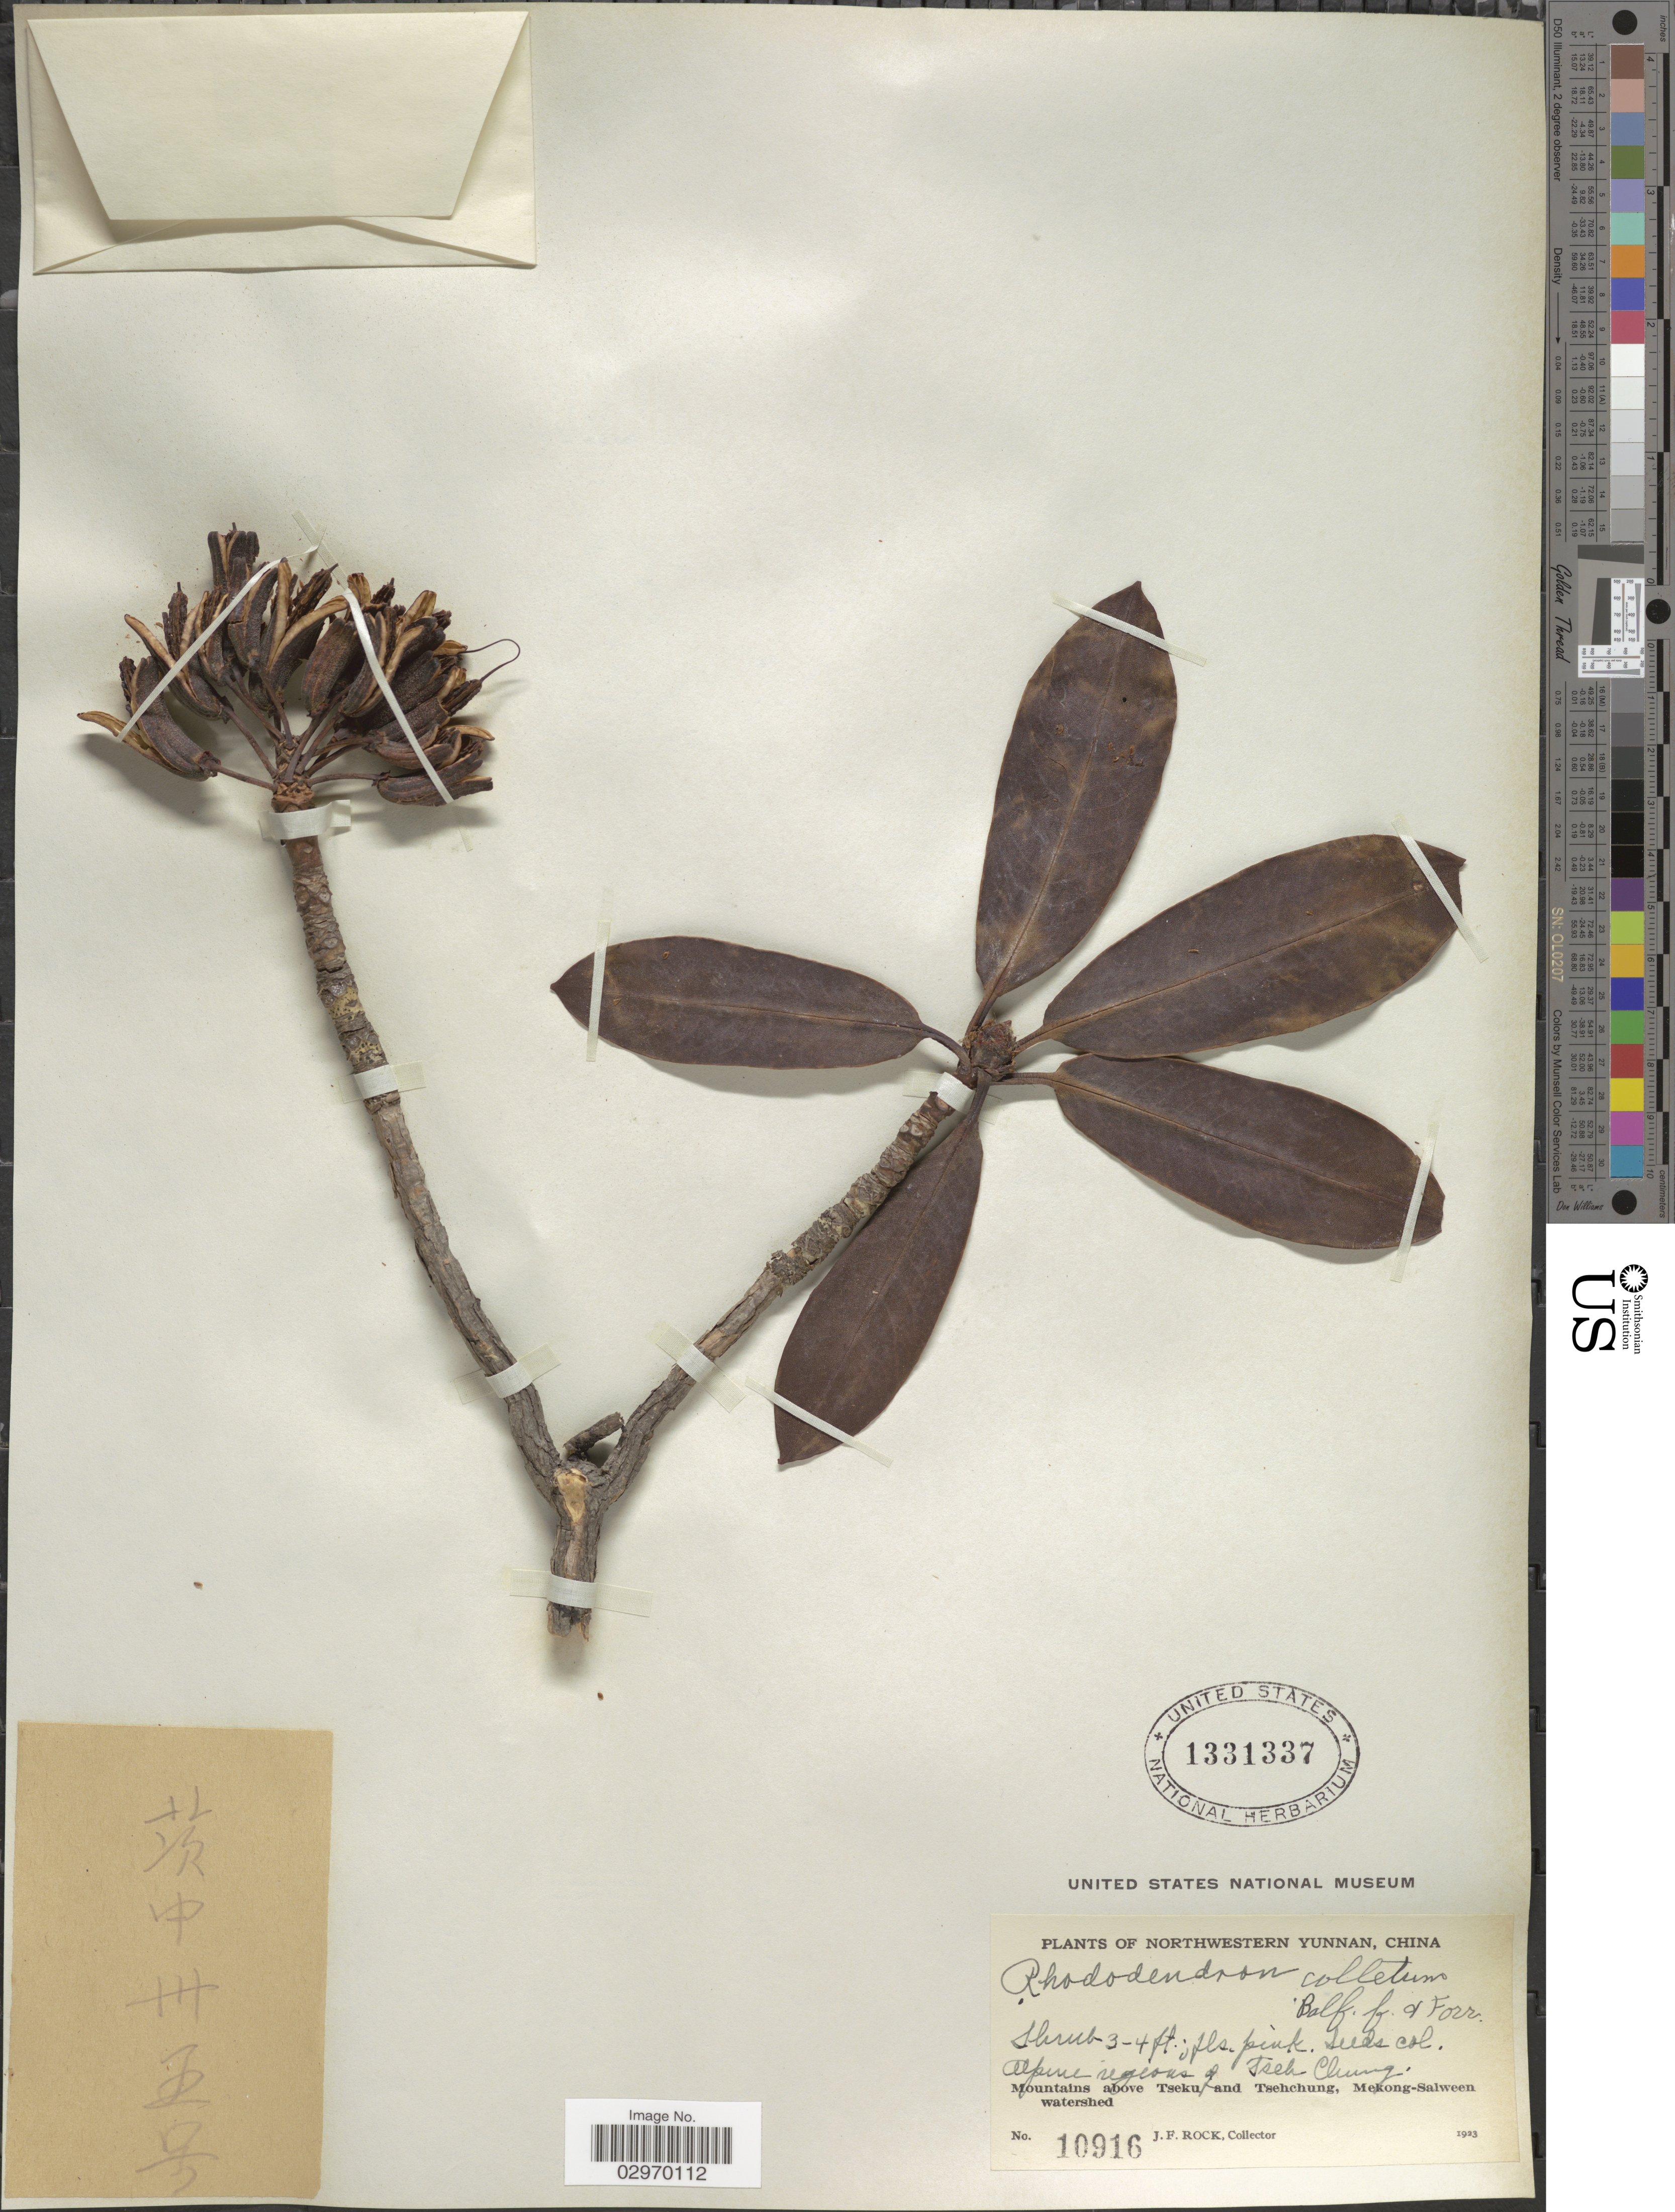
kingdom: Plantae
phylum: Tracheophyta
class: Magnoliopsida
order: Ericales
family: Ericaceae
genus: Rhododendron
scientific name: Rhododendron colletum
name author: Balf. f. & Forrest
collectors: J. Rock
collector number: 10916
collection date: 1923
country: China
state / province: Yunnan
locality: Northwestern Yunnan. Alpine regions of Tseh Chung. Mountains above Tseku and Tsehchung, Mekong-Salween watershed.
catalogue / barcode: US 1331337